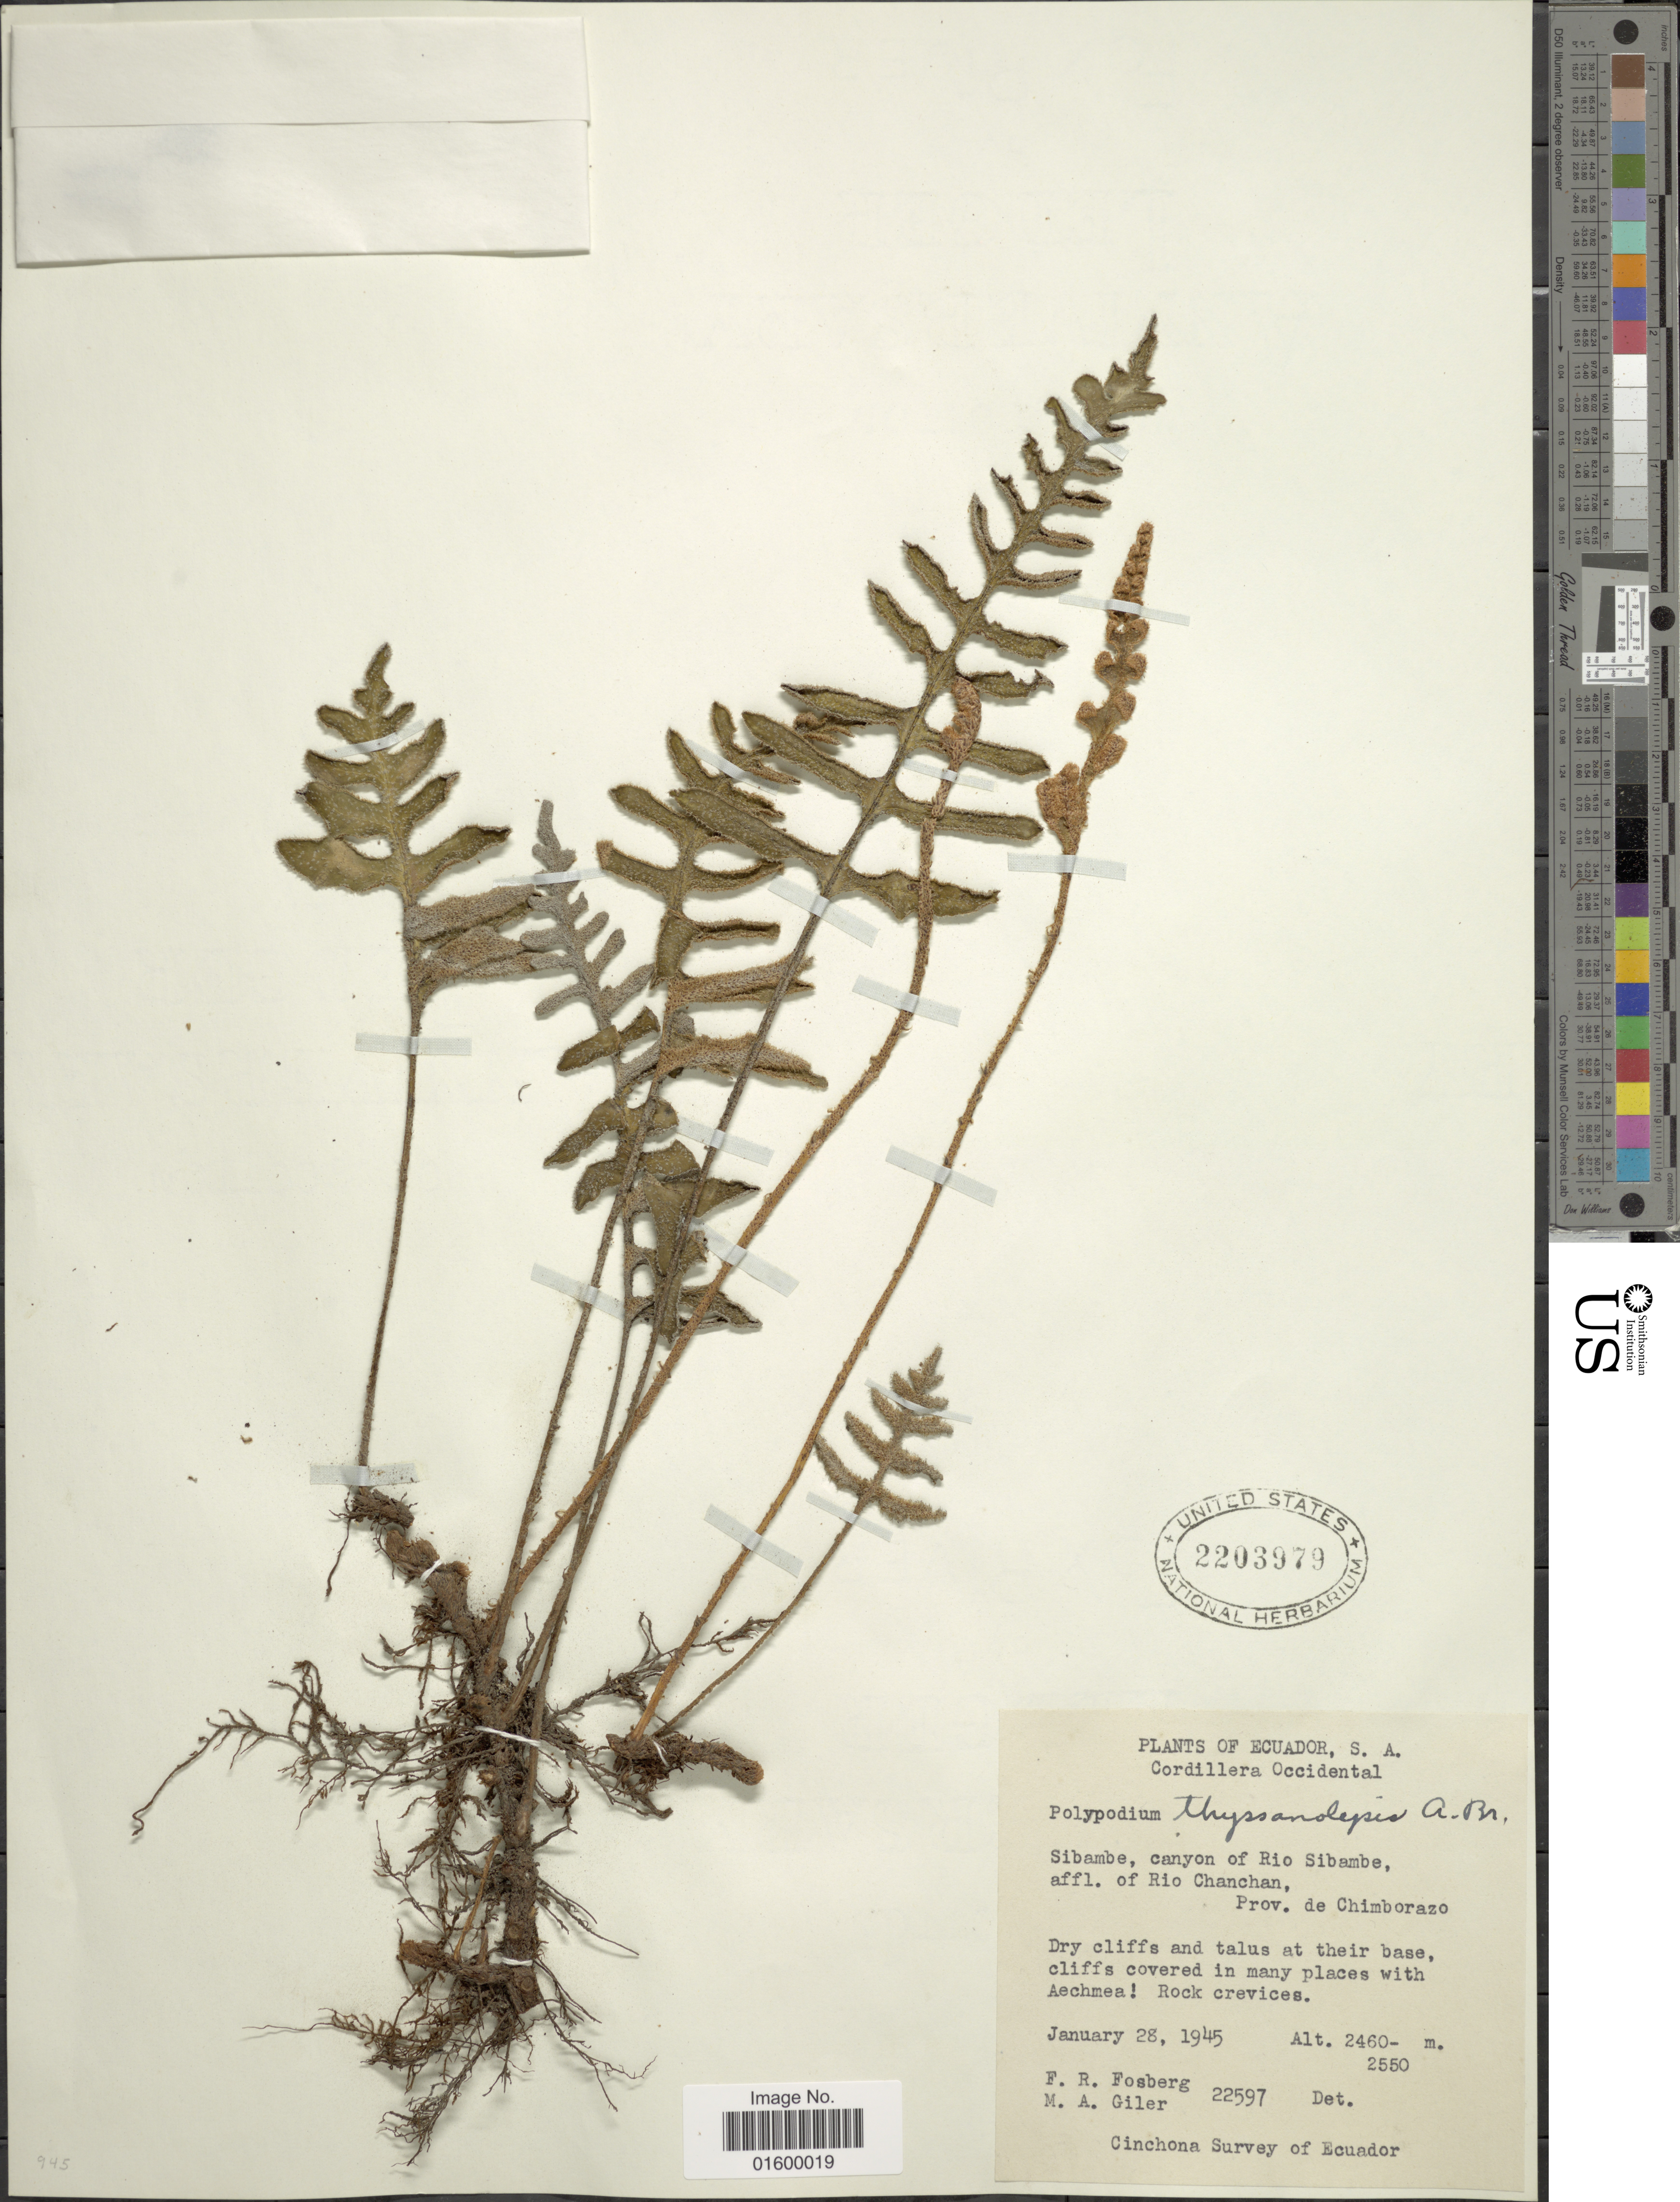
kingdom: Plantae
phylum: Tracheophyta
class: Polypodiopsida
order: Polypodiales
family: Polypodiaceae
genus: Pleopeltis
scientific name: Pleopeltis thyssanolepis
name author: (A. Braun ex Klotzsch) E.G. Andrews & Windham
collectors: F. R. Fosberg & M. Giler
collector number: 22597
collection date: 1945-01-28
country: Ecuador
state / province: Chimborazo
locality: Ecuador, S. A., Cordillera Occidental, Simbambe, canyon of Rio Simbambe, affl. of Rio Chanchan, Prov. de Chimborazo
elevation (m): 2460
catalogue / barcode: US 2203979